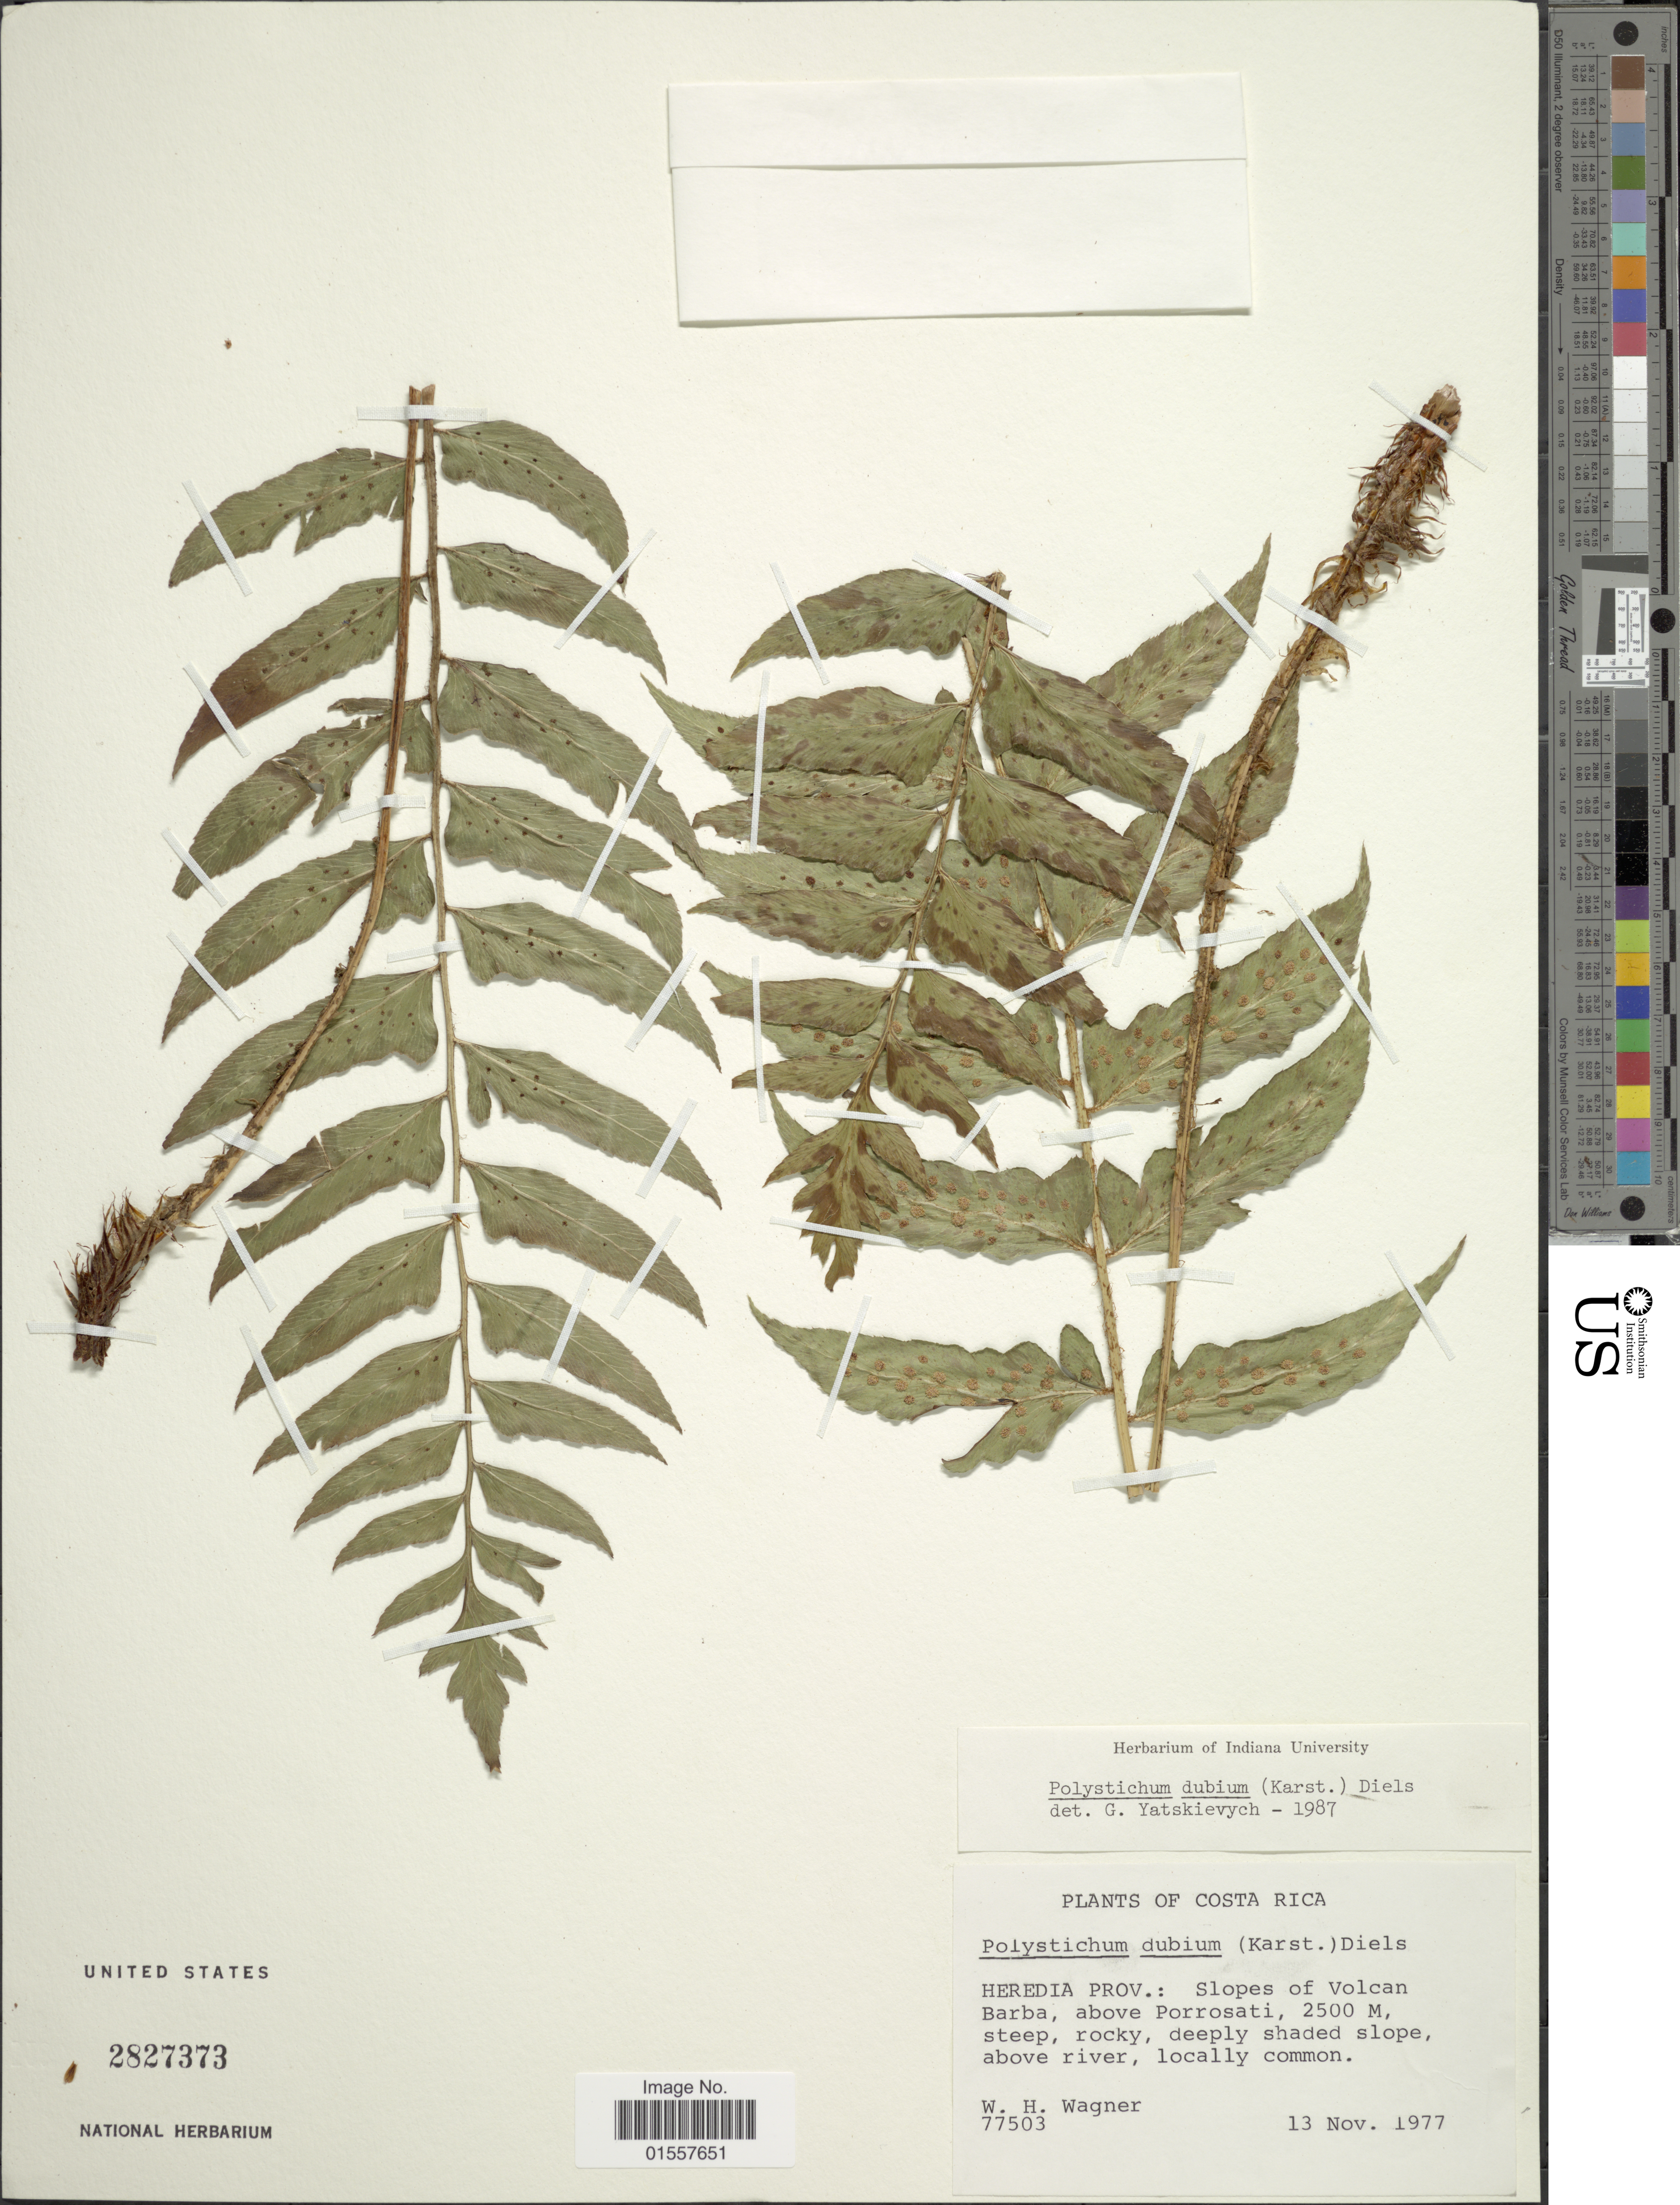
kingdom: Plantae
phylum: Tracheophyta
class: Polypodiopsida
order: Polypodiales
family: Dryopteridaceae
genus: Polystichum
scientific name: Polystichum dubium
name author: (H. Karst.) Diels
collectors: W. H. Wagner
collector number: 77503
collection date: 1977-11-13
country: Costa Rica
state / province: Heredia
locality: Heredia Prov.: slopes of Volcan Barba, above Porrosati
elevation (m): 2500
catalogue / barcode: US 2827373